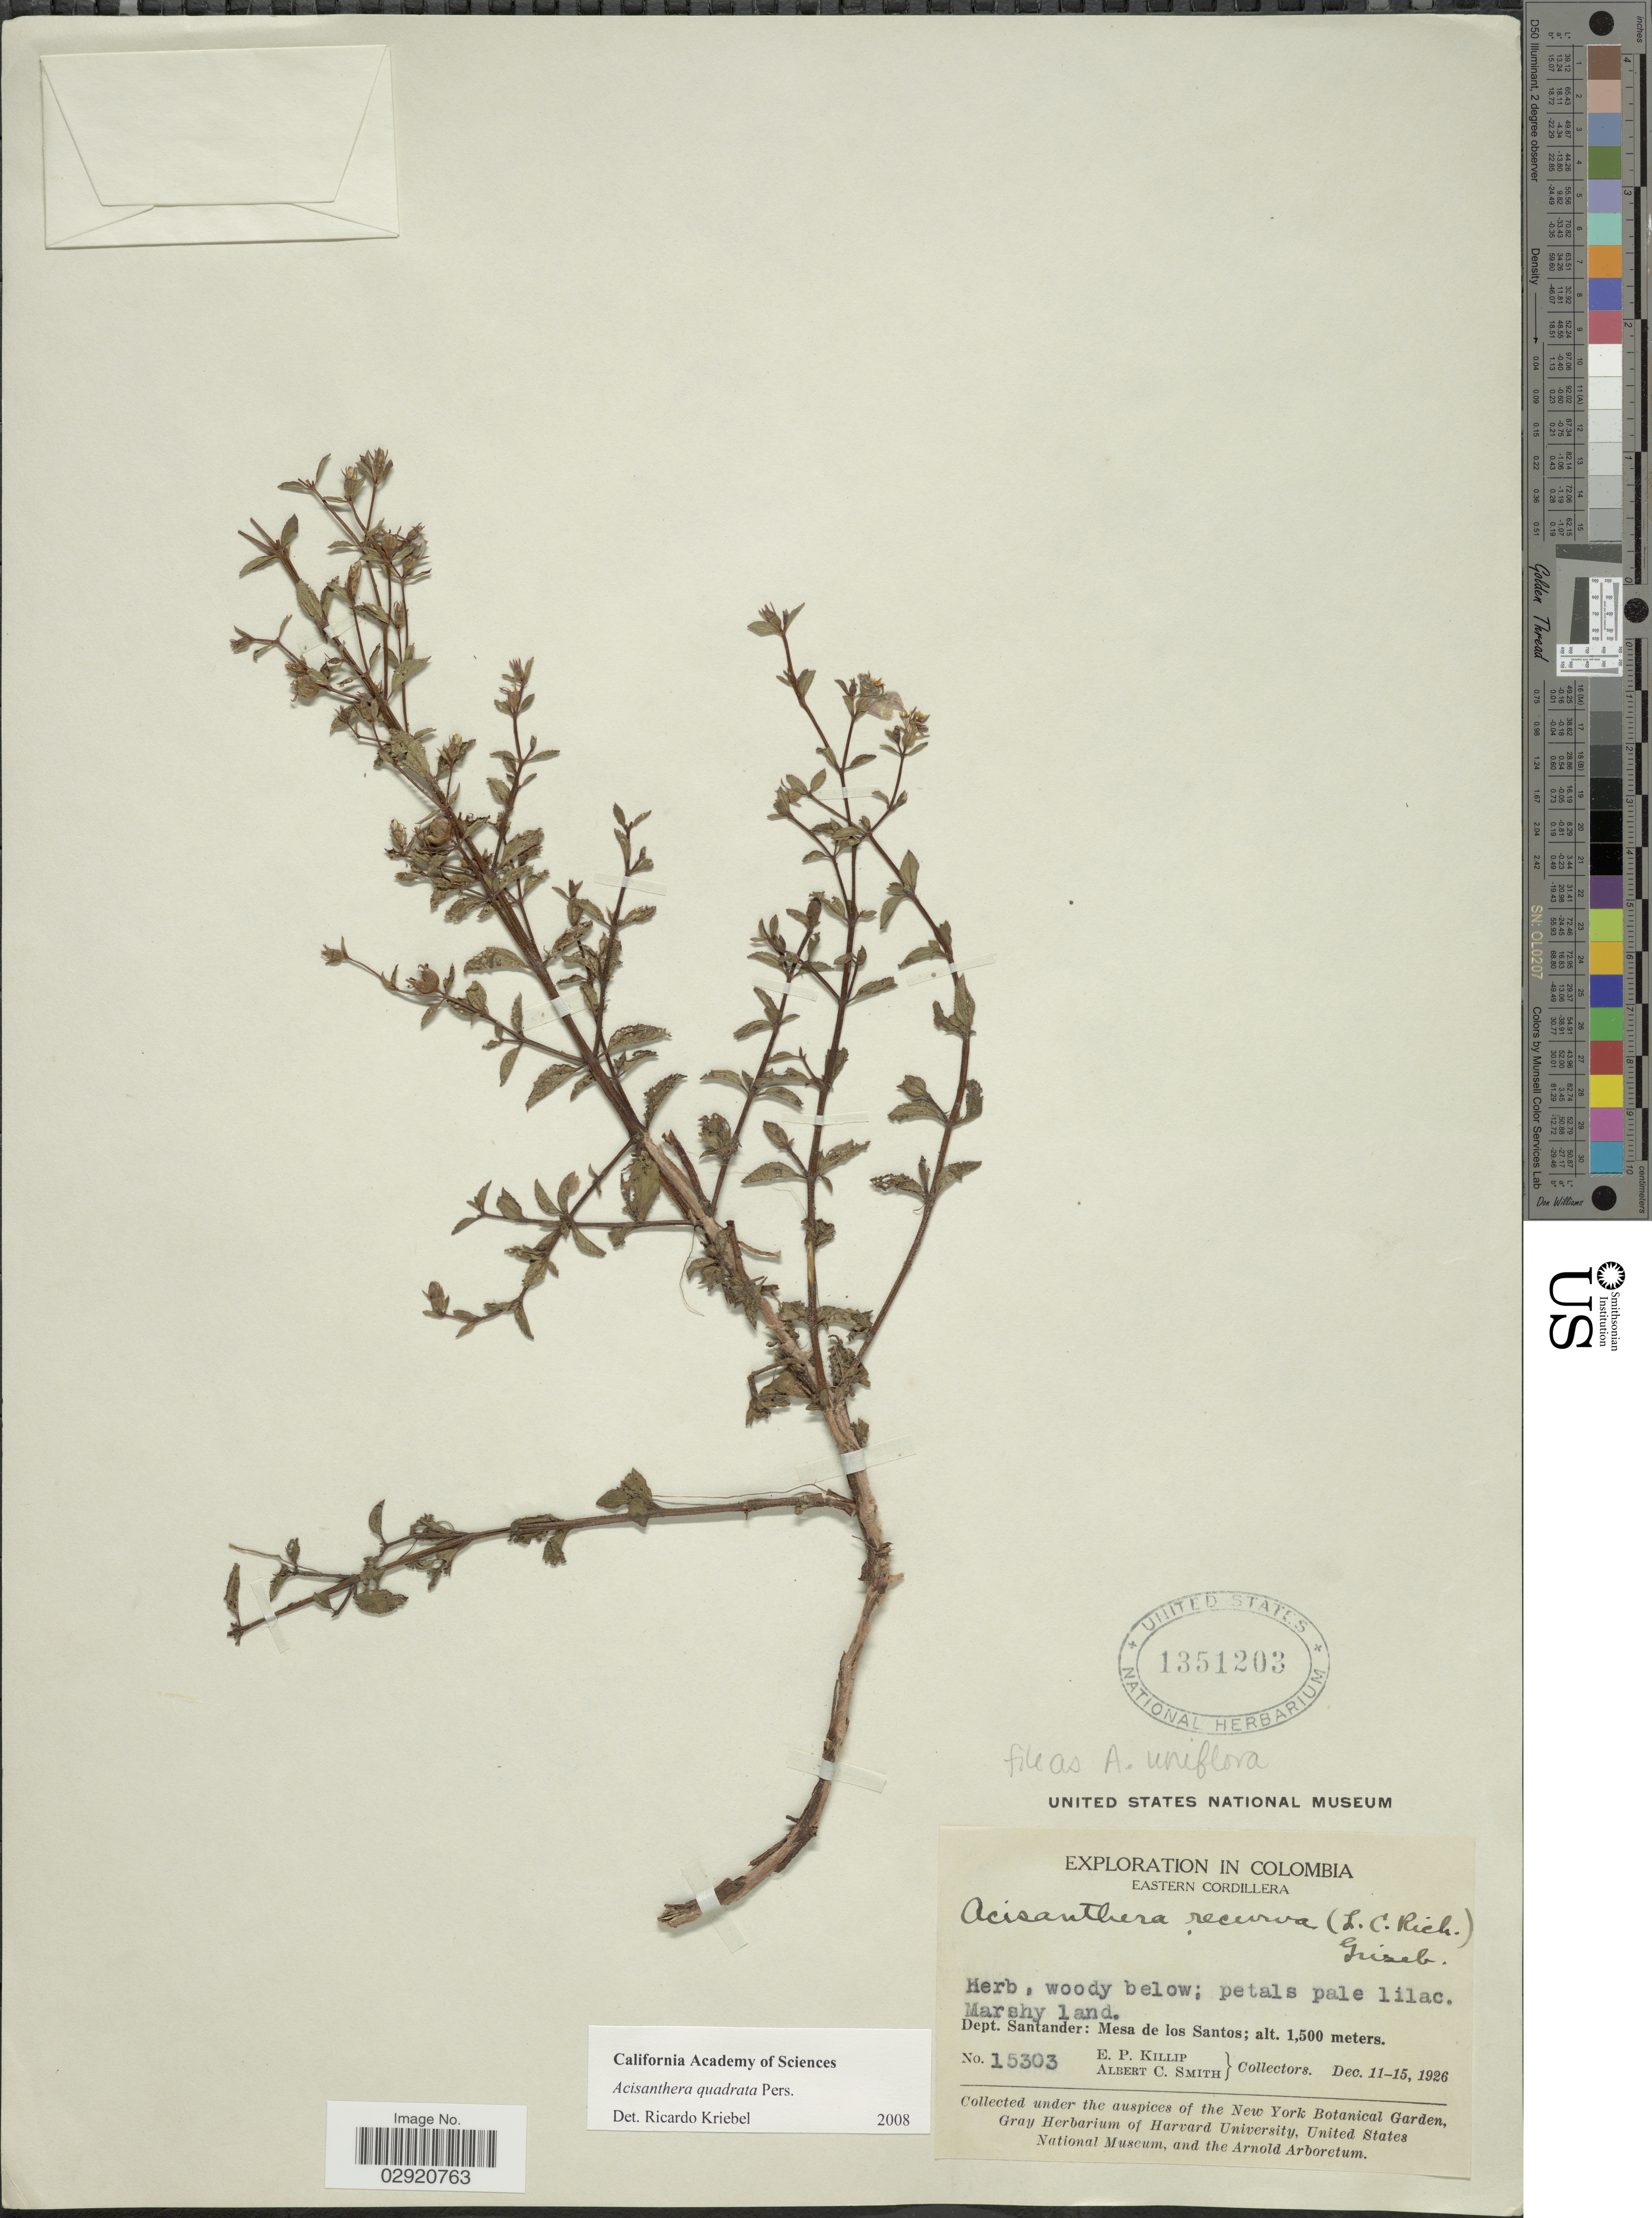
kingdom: Plantae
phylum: Tracheophyta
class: Magnoliopsida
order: Myrtales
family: Melastomataceae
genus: Acisanthera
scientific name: Acisanthera uniflora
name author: (Vahl) Gleason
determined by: Nunes da Silva, Diego, (RB), Jardim Botanico do Rio de Janeiro - Herbario (BRAZIL)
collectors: E. P. Killip & A. C. Smith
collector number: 15303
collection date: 1926-12-11/1926-12-15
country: Colombia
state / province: Santander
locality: Eastern Cordillera. Dept. Santander: Mesa de los Santos.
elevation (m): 1500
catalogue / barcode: US 1351203